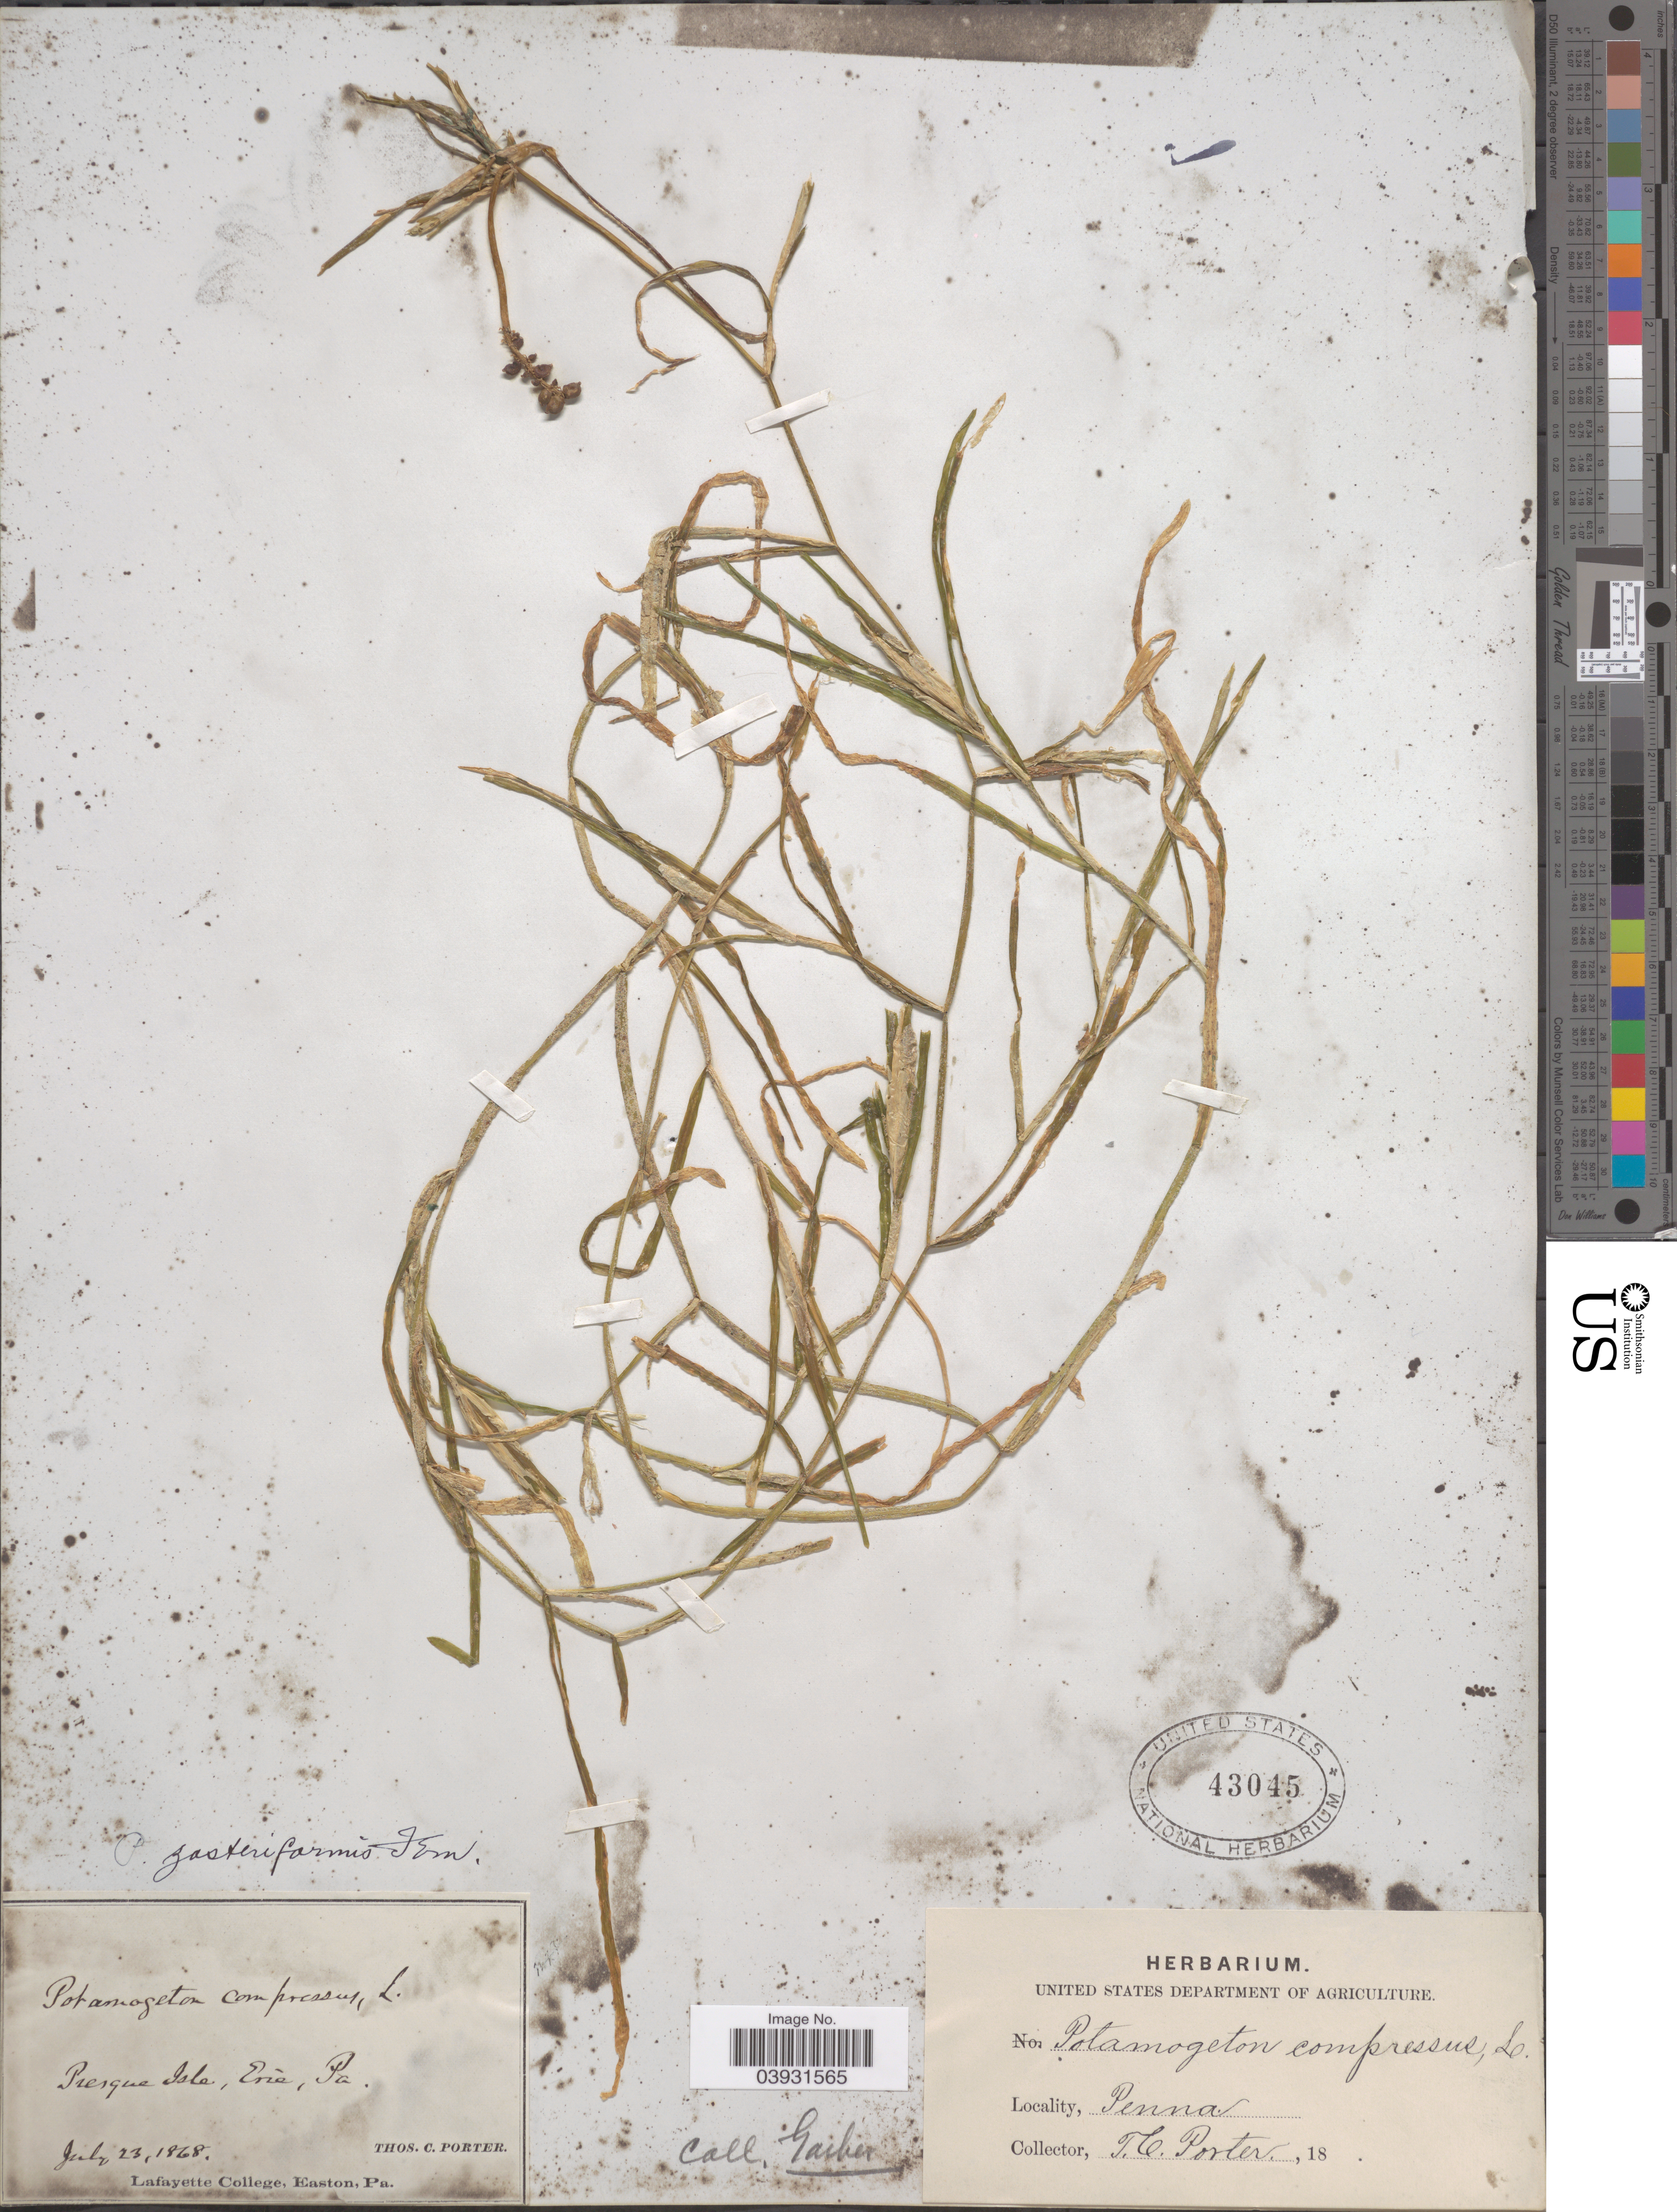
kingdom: Plantae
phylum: Tracheophyta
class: Liliopsida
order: Alismatales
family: Potamogetonaceae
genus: Potamogeton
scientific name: Potamogeton zosterifolius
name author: Schumach.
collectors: T. Porter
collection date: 1868-07-23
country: United States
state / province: Pennsylvania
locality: Presque Isla, Erie.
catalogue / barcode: US 43045